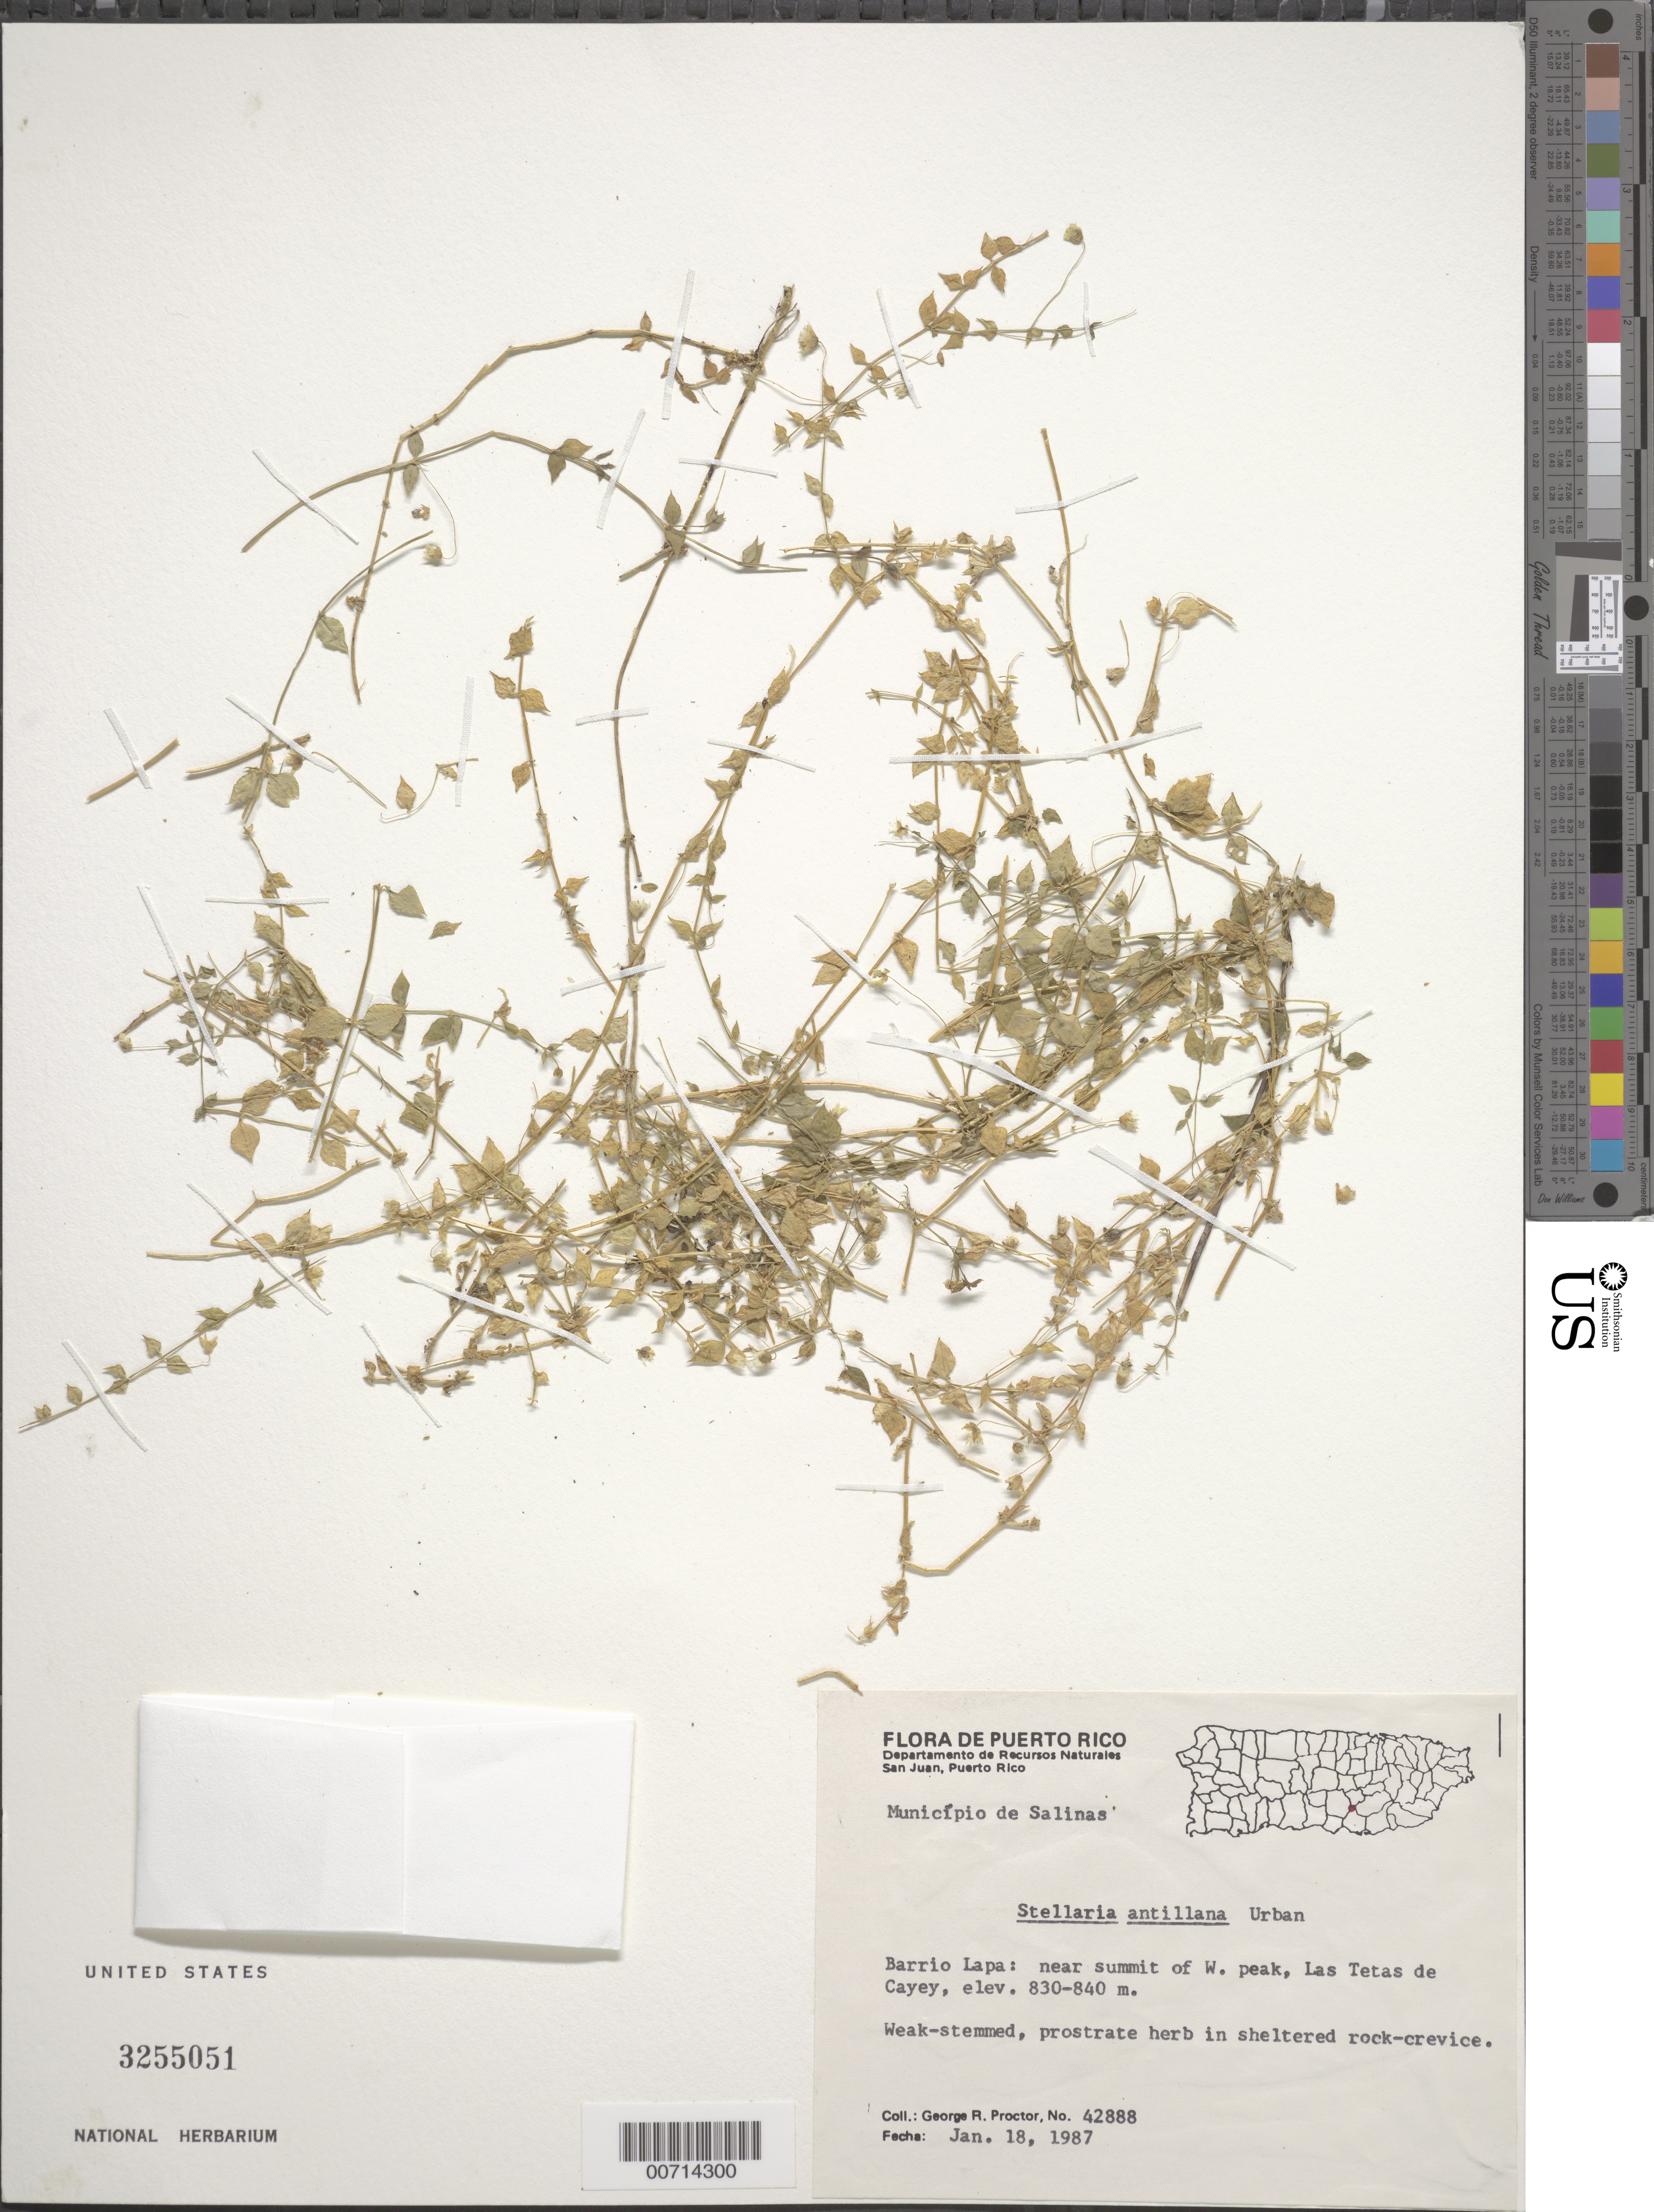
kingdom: Plantae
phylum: Tracheophyta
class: Magnoliopsida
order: Caryophyllales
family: Caryophyllaceae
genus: Stellaria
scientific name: Stellaria antillana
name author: Urb.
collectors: G. R. Proctor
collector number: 42888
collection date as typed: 18 Jan 1987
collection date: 1987-01-18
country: Puerto Rico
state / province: Salinas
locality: Mun. Salinas, Barrio Lapa: near summit of W peak, Las Tetas de Cayey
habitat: Sheltered rock-crevice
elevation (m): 830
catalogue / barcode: US 3255051